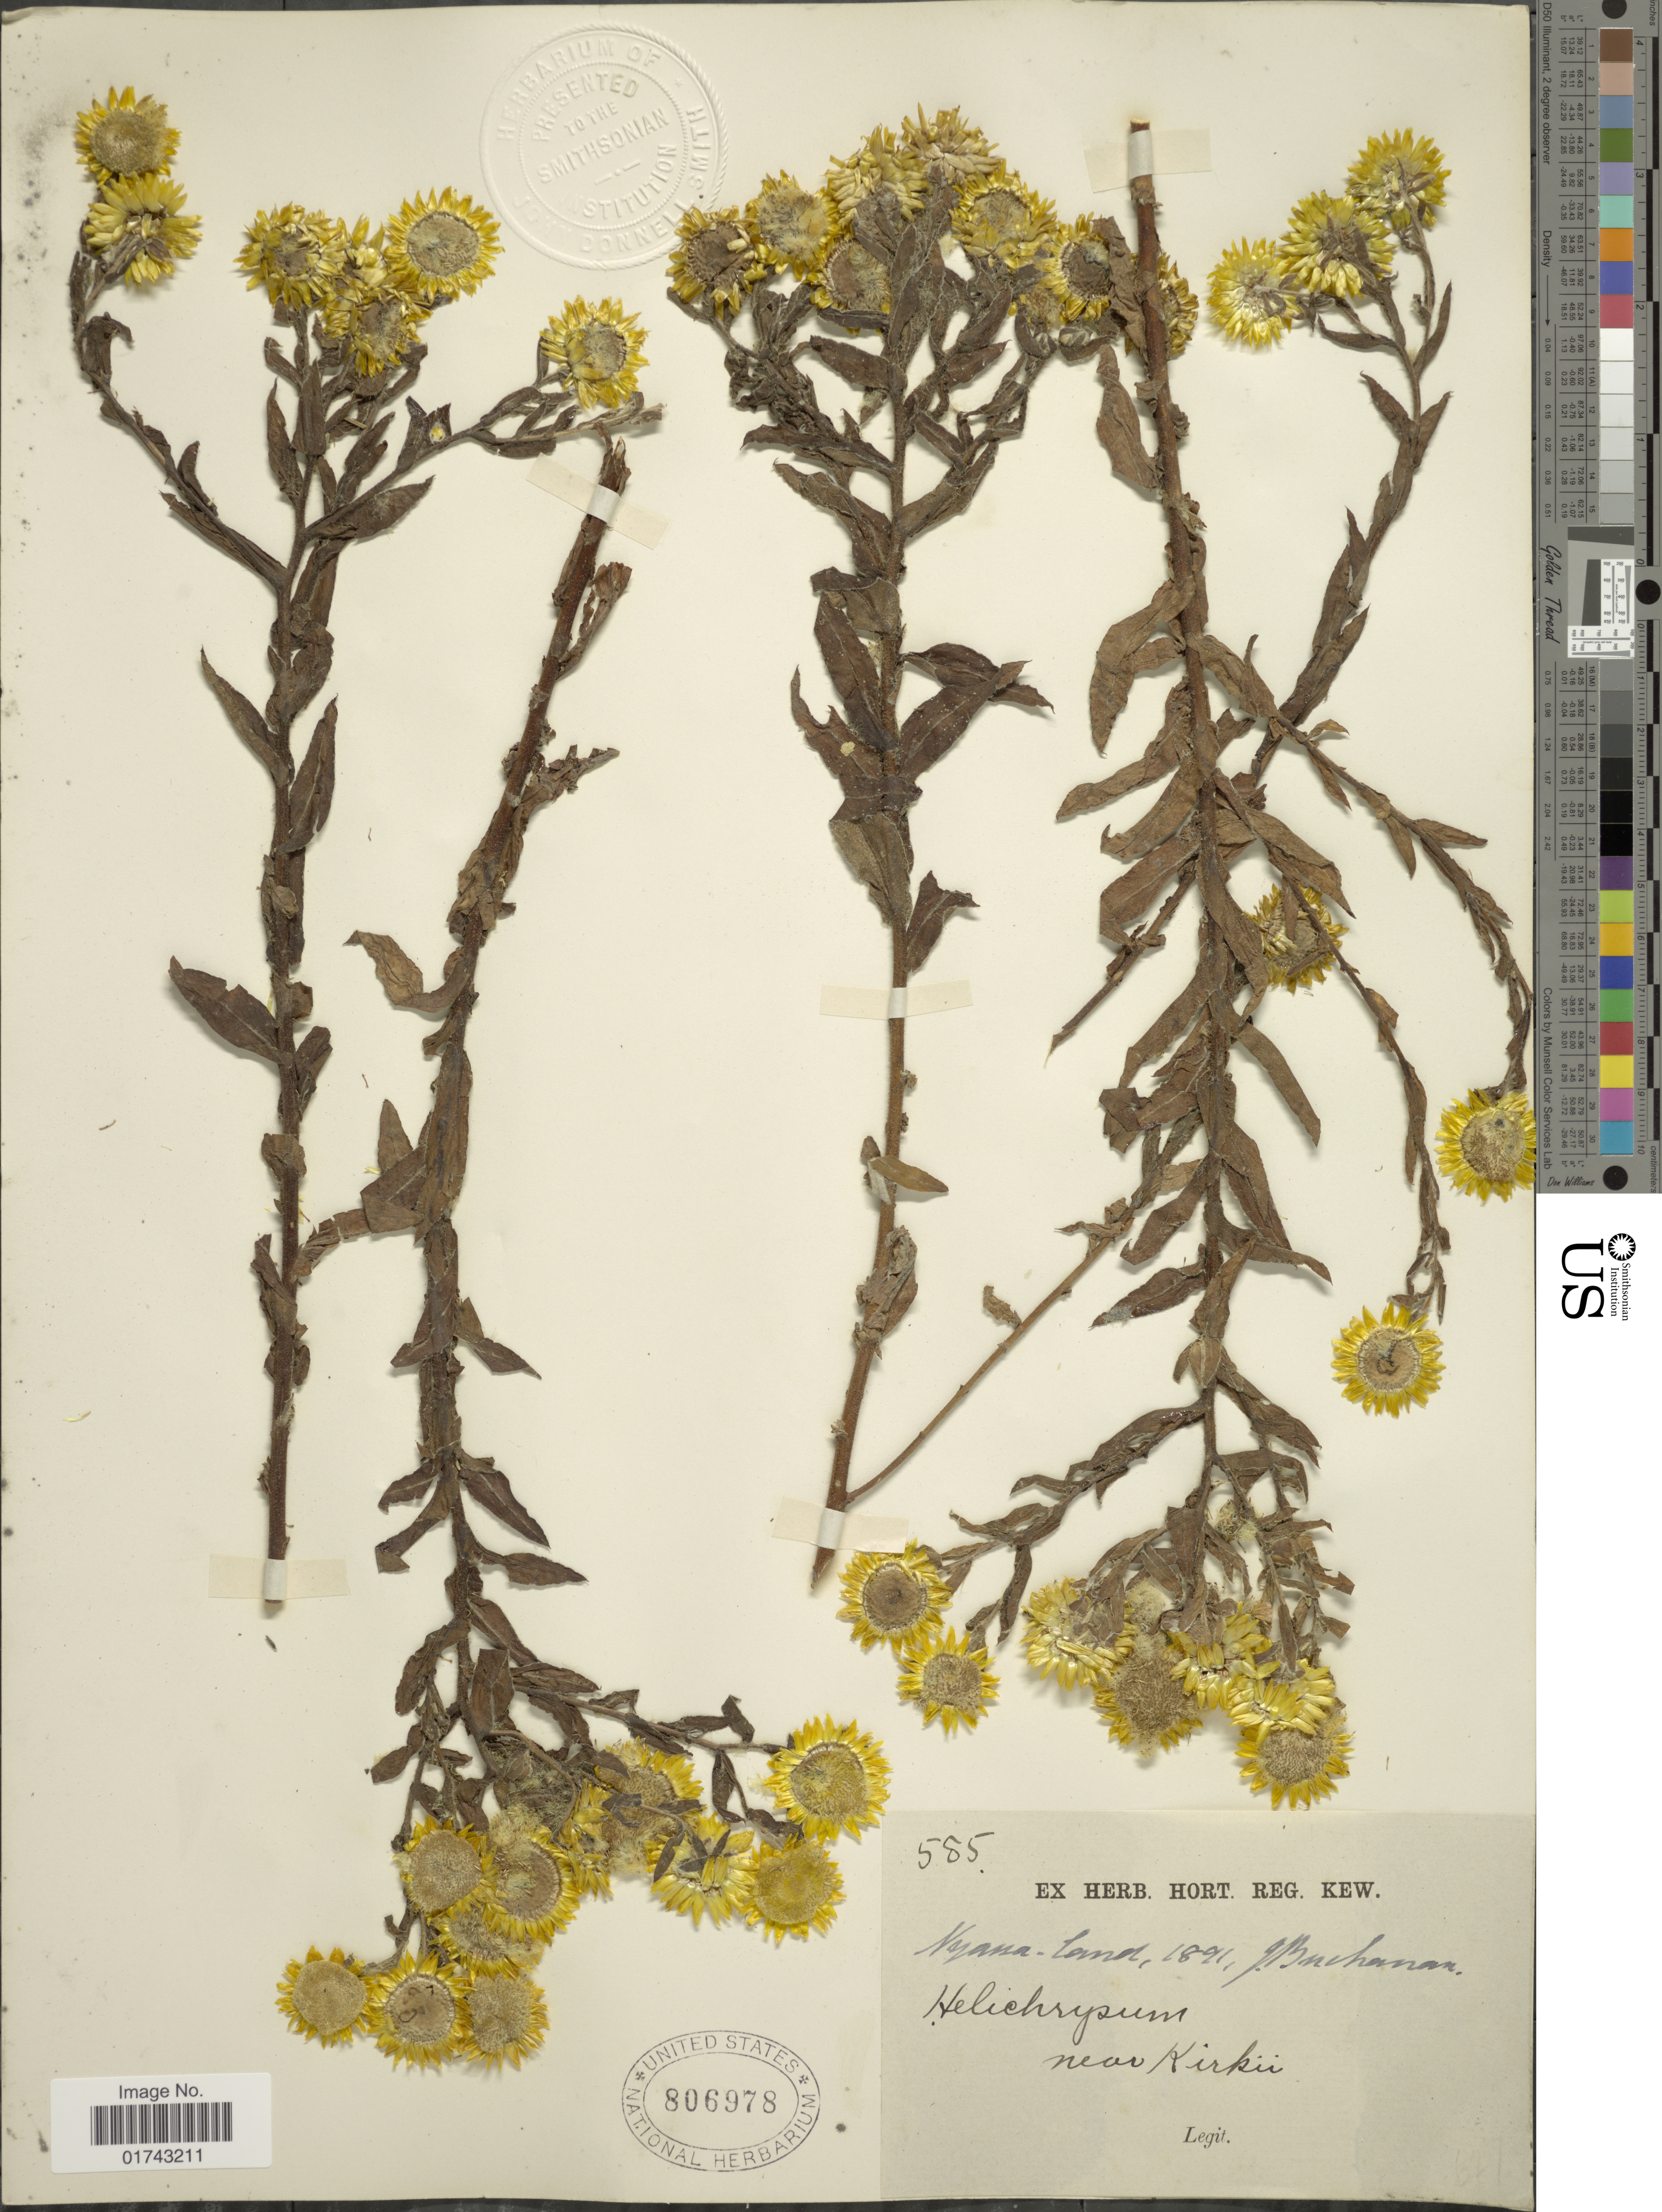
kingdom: Plantae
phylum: Tracheophyta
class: Magnoliopsida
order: Asterales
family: Asteraceae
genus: Helichrysum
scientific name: Helichrysum kirkii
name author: Oliv. & Hiern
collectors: J. Buchanan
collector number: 585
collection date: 1891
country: Malawi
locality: Nyasaland, near Kirkii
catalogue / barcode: US 806978